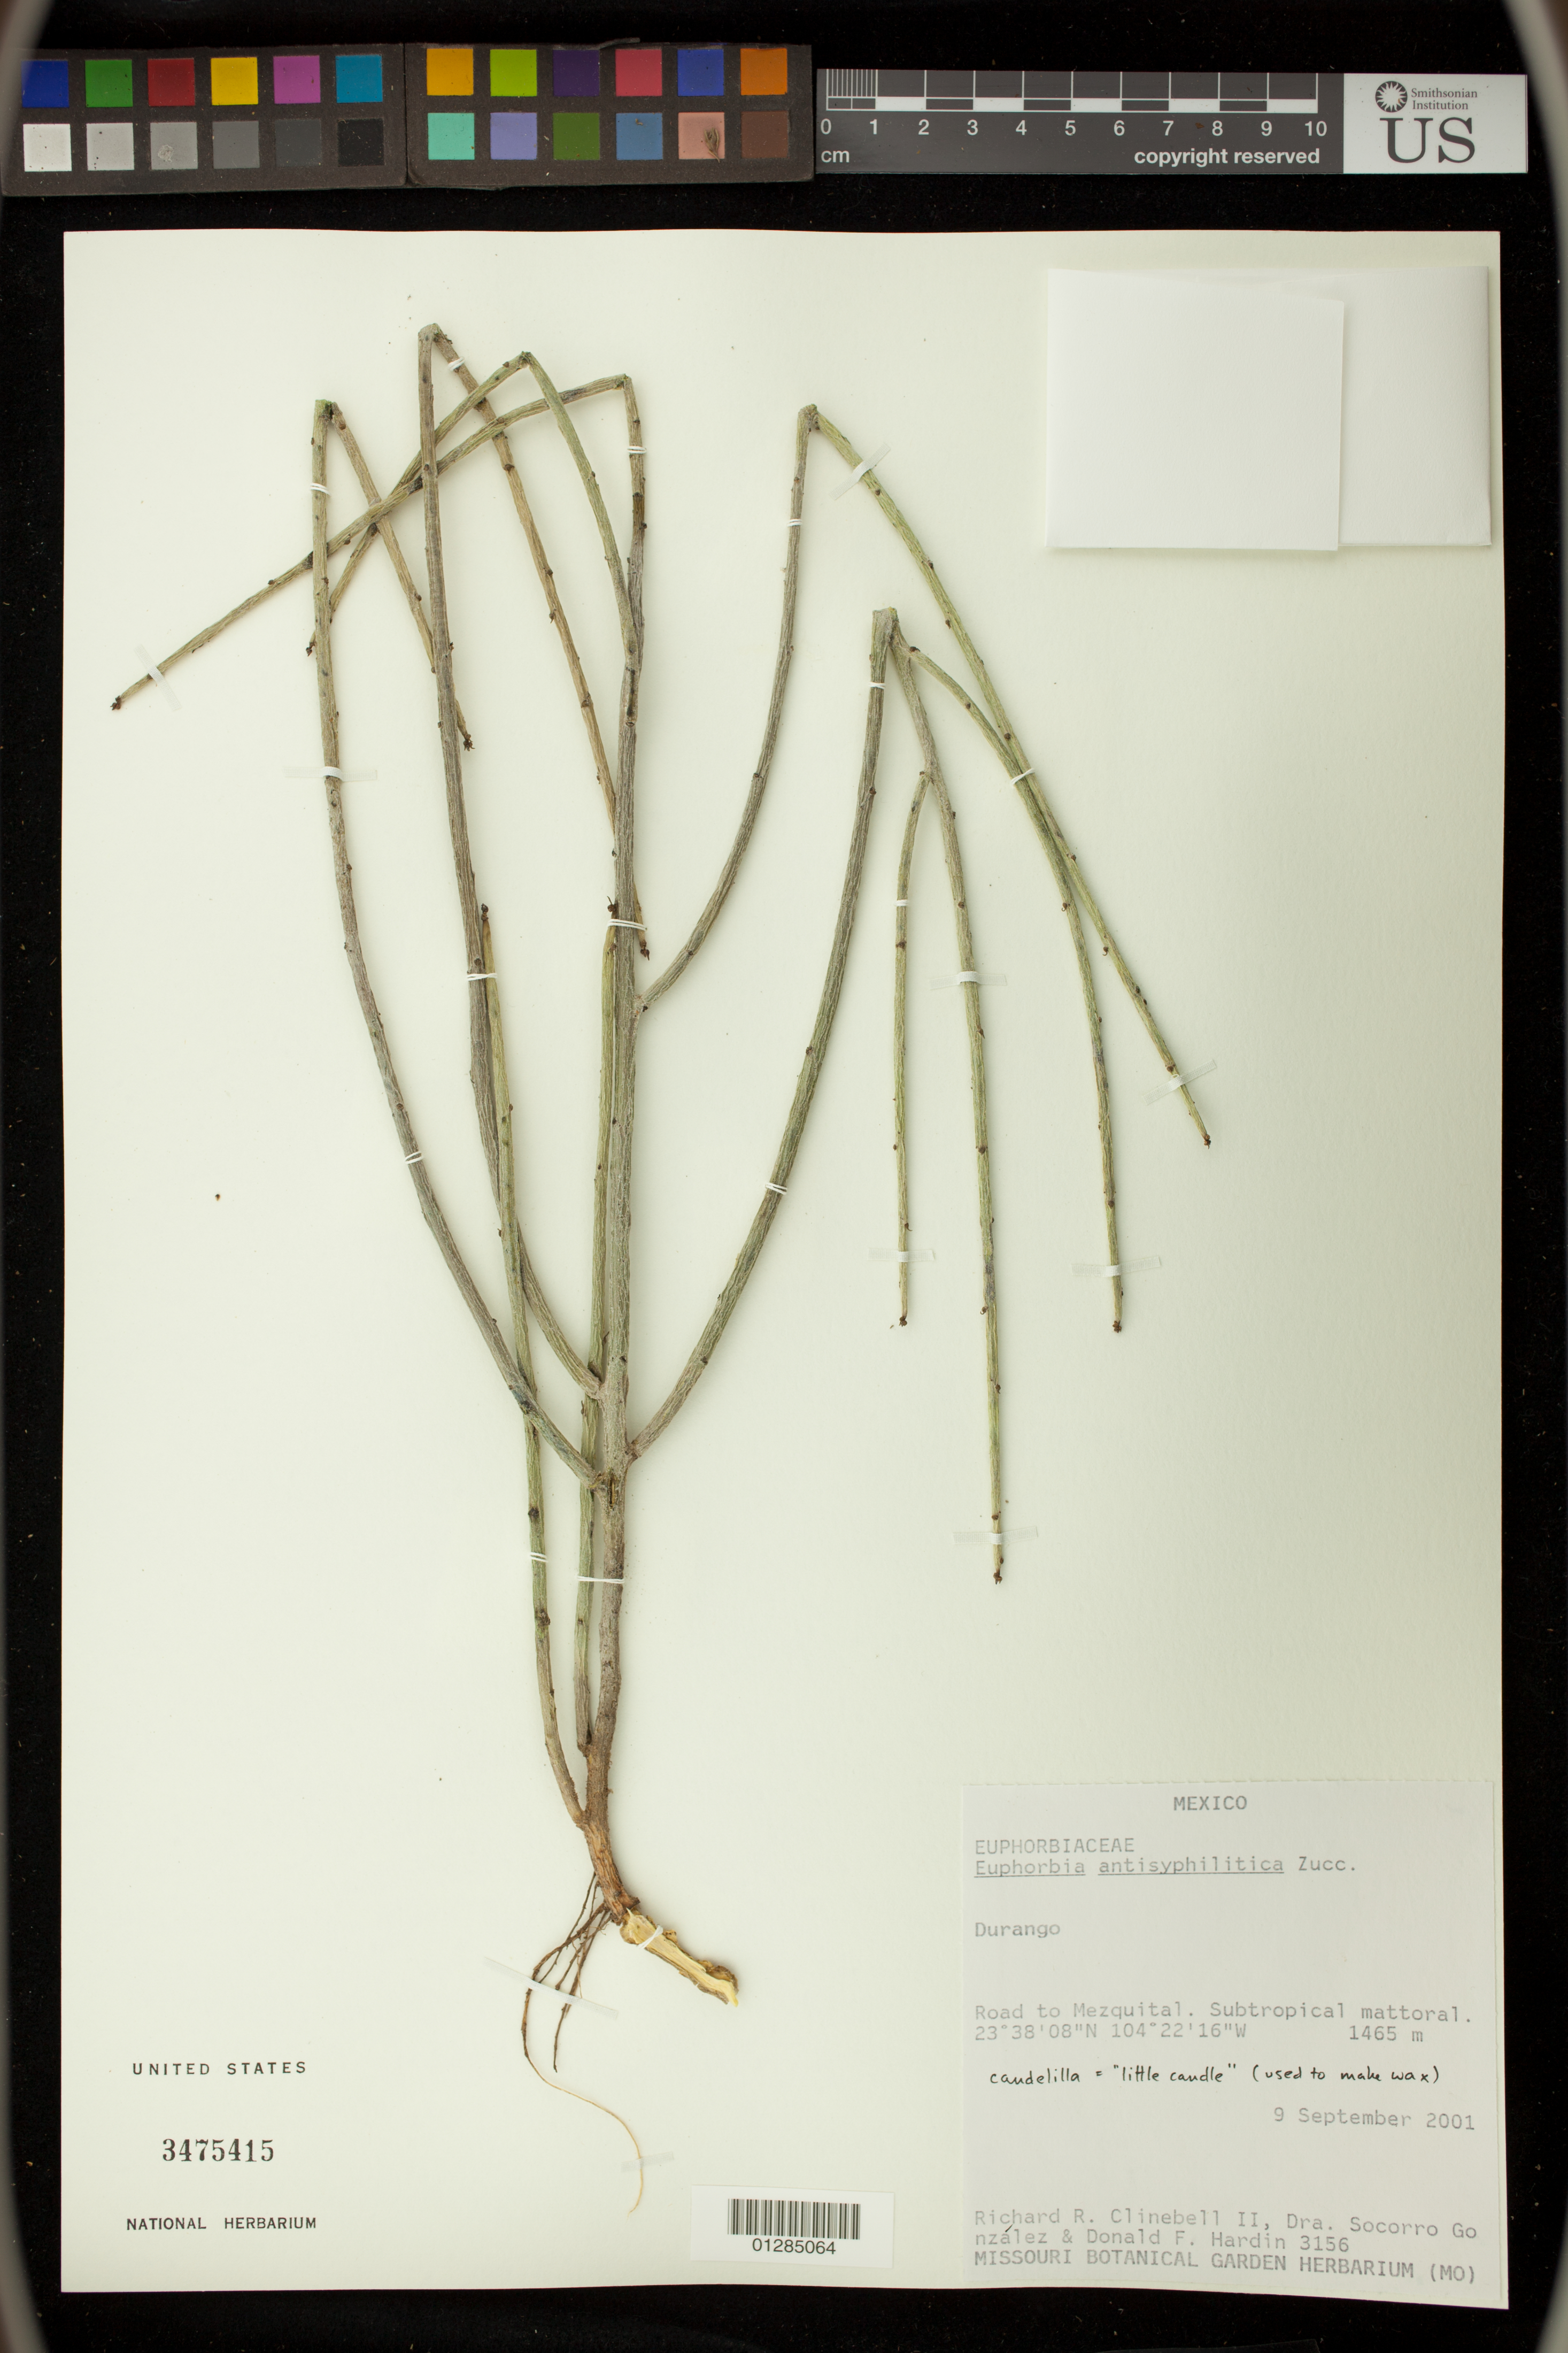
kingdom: Plantae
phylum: Tracheophyta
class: Magnoliopsida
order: Malpighiales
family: Euphorbiaceae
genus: Euphorbia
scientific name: Euphorbia antisyphilitica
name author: Zucc.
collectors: R. Clinebell, S. Gonzalez & D. Hardin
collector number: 3156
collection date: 2001-09-09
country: Mexico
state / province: Durango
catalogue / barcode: US 3475415